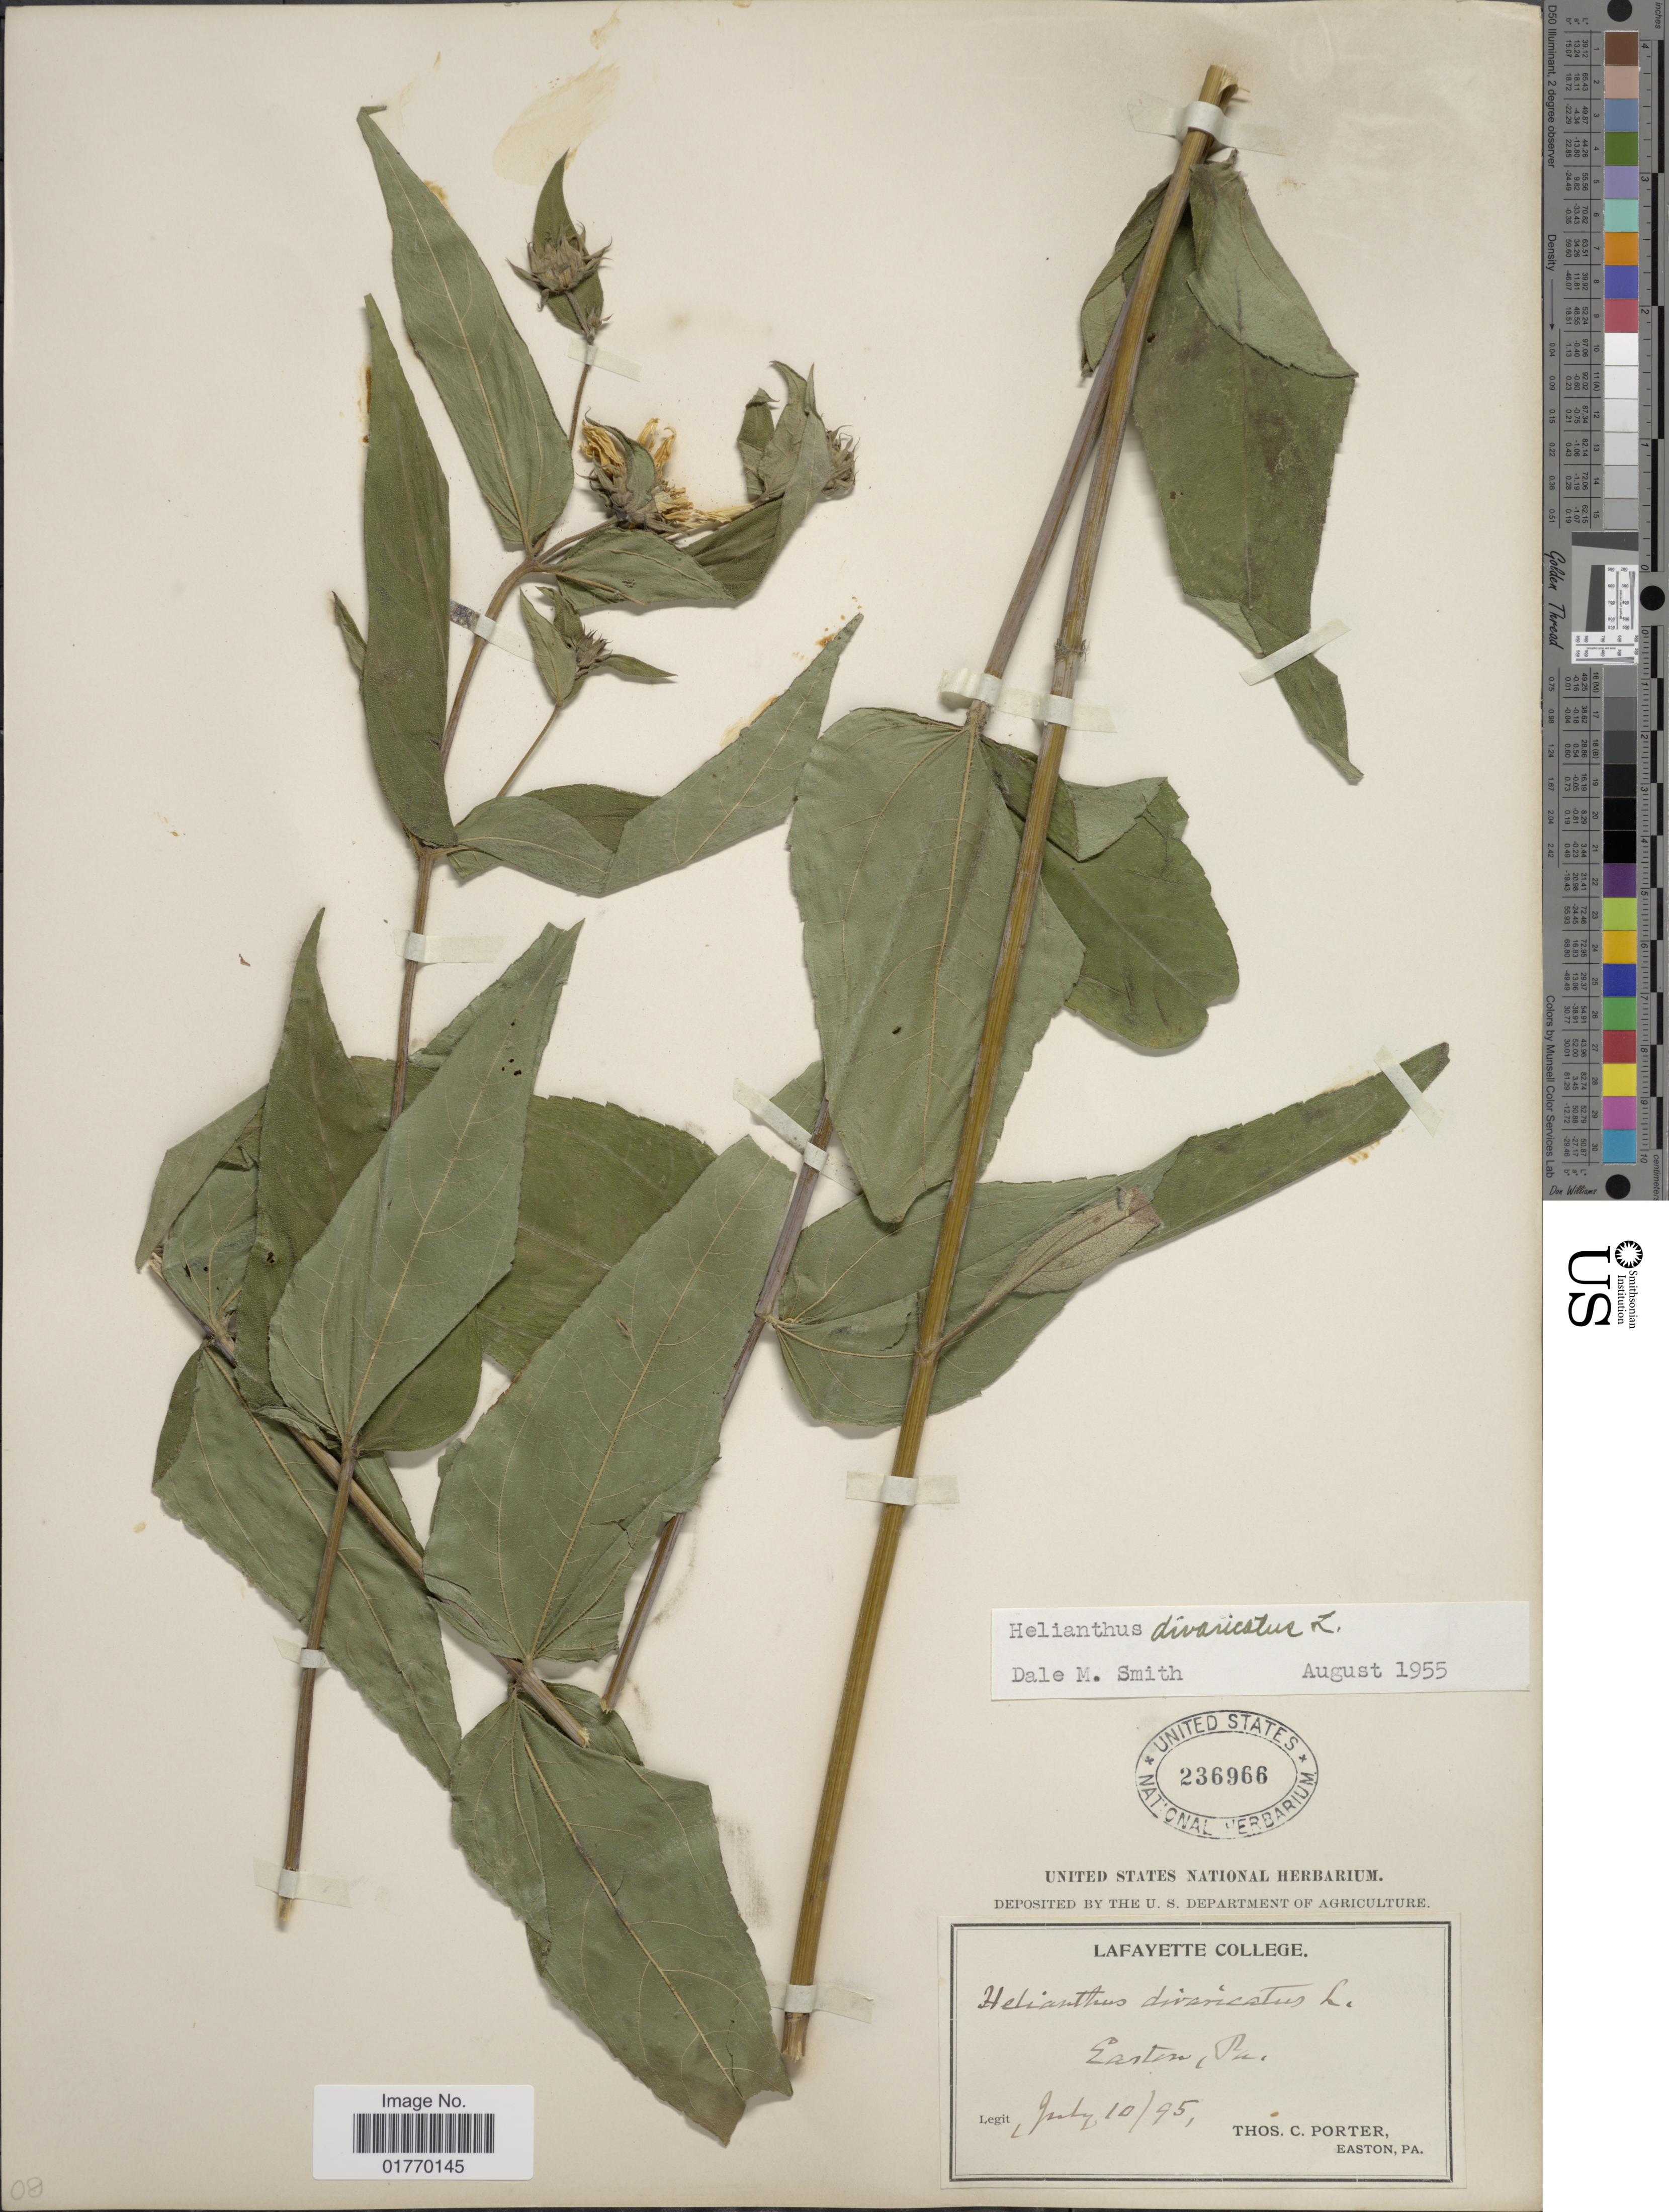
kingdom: Plantae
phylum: Tracheophyta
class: Magnoliopsida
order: Asterales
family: Asteraceae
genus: Helianthus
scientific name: Helianthus divaricatus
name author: L.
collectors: T. C. Porter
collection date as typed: Transcribed d/m/y: 10/7/95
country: United States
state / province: Pennsylvania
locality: Easton, Pa.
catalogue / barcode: US 236966